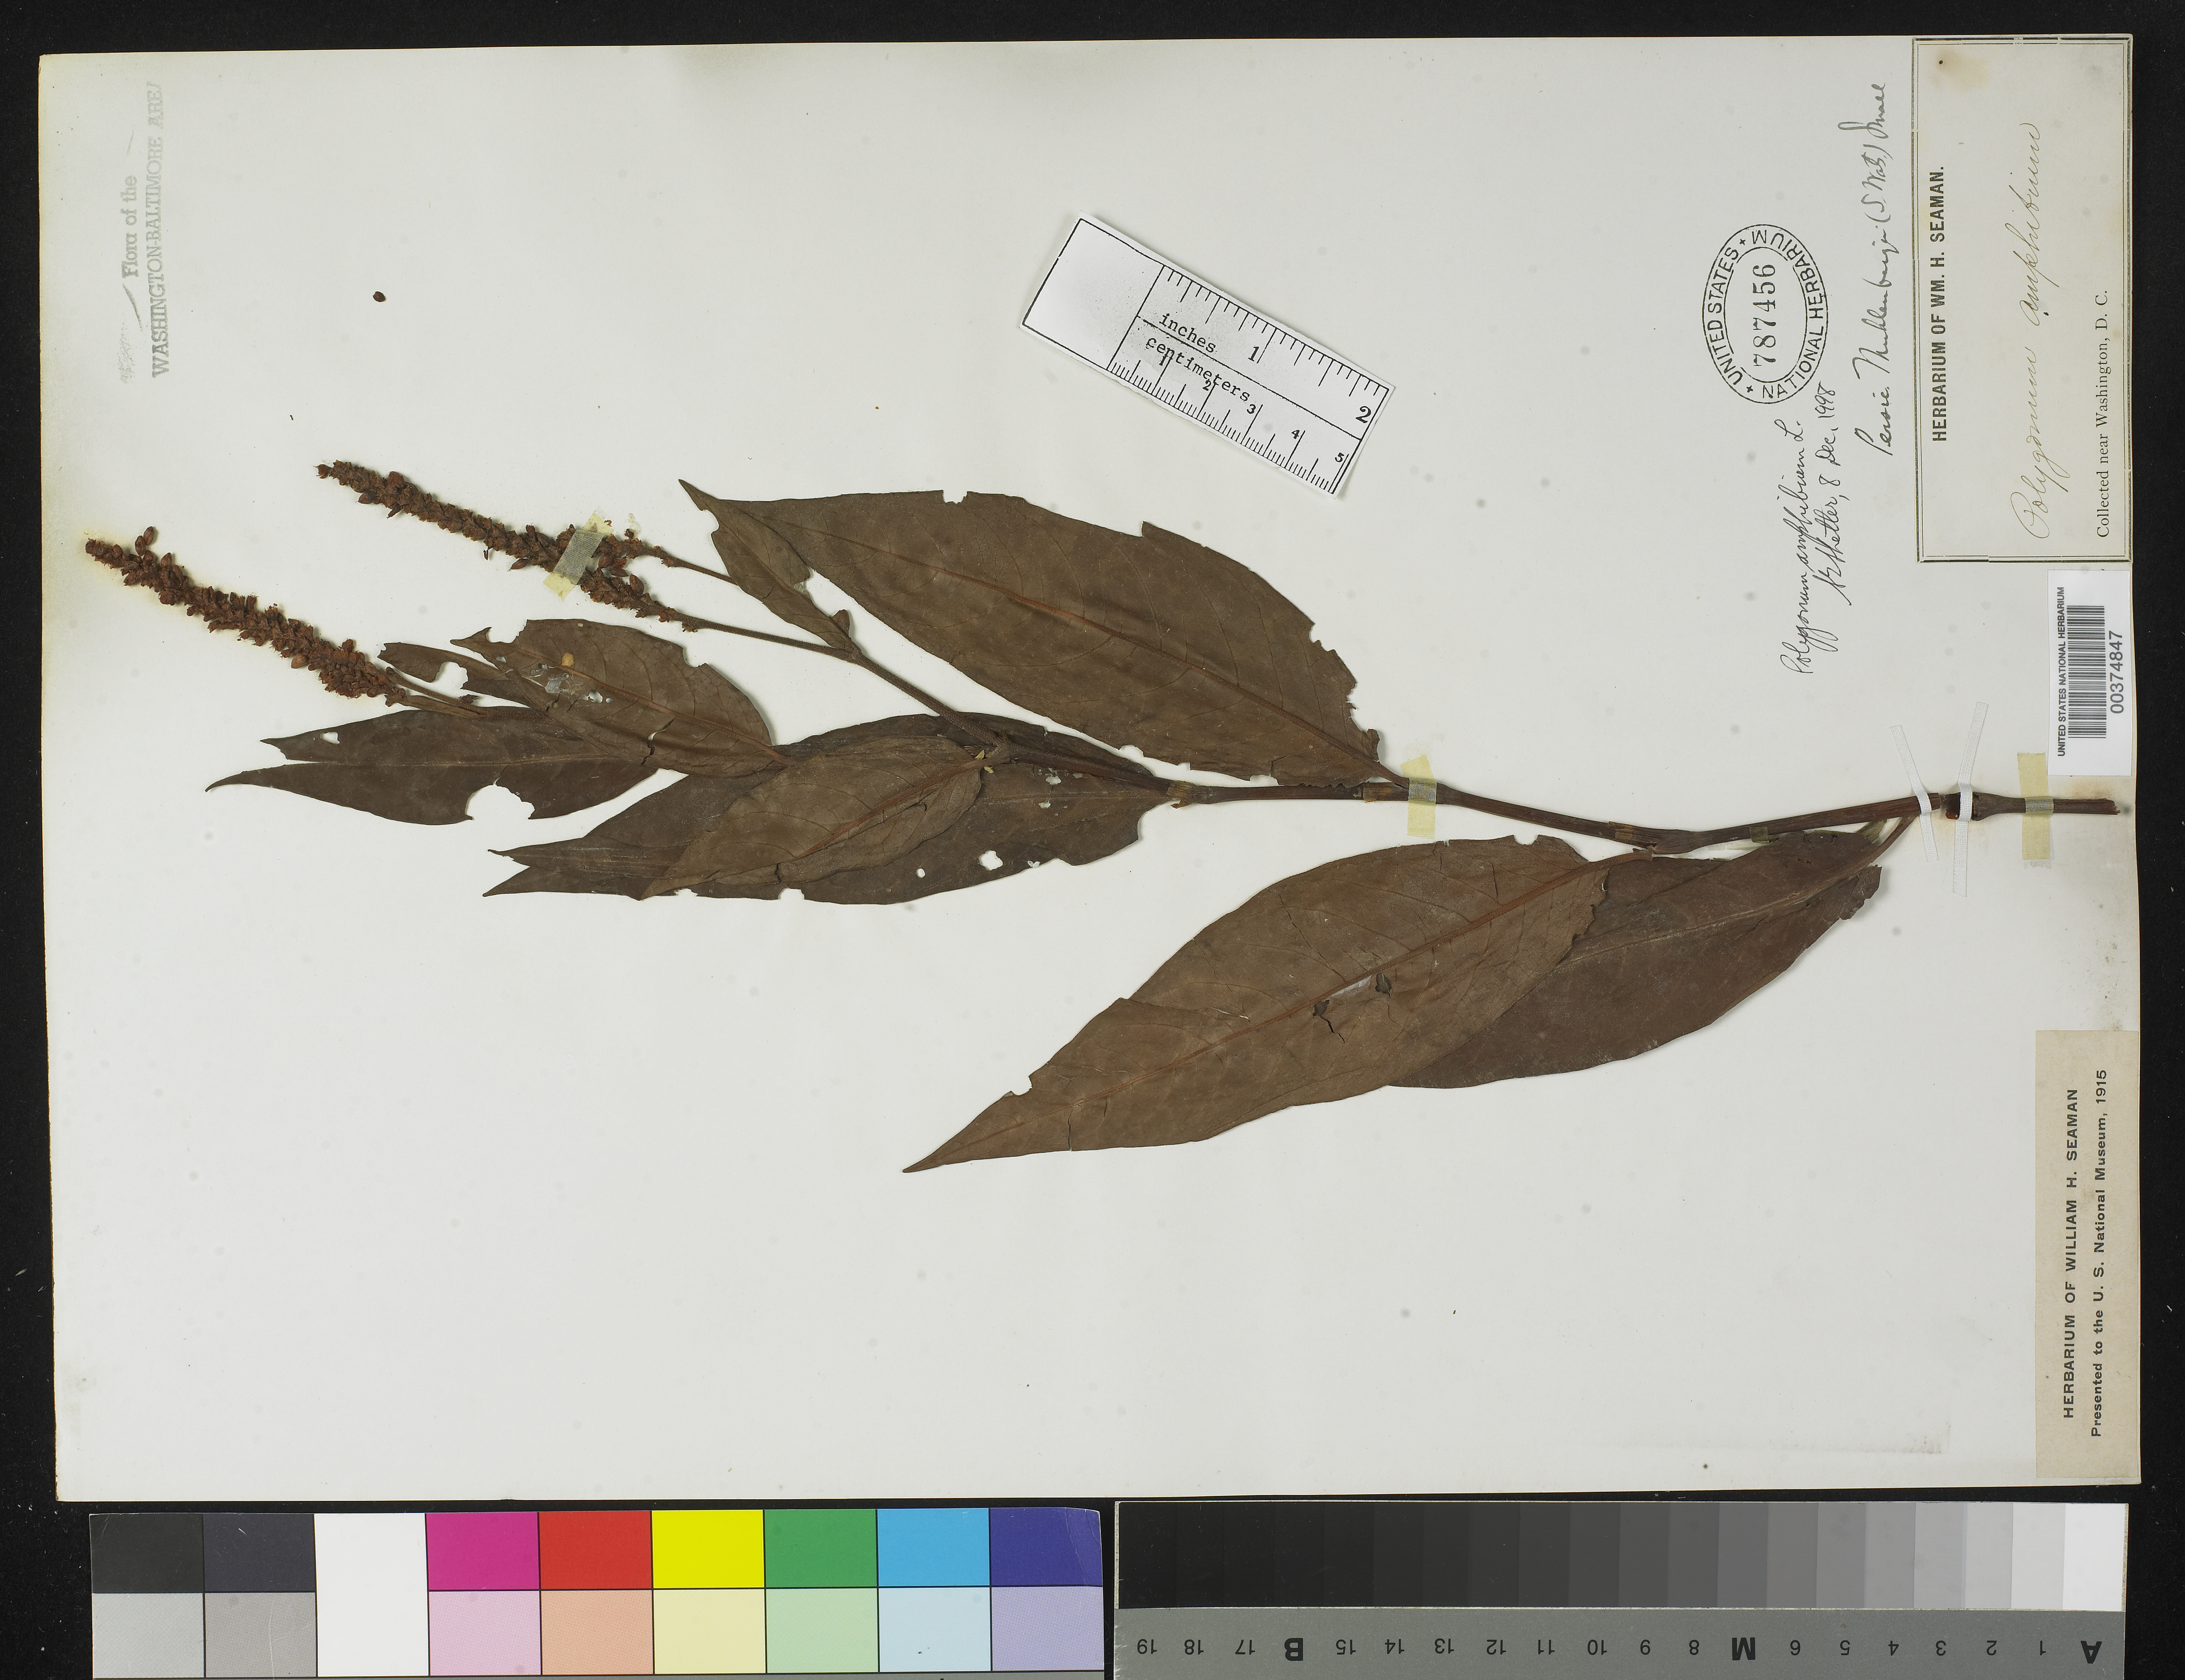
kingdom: Plantae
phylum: Tracheophyta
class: Magnoliopsida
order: Caryophyllales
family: Polygonaceae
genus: Persicaria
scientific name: Persicaria coccinea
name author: (Muhl. ex Willd.) Greene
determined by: Atha, D. E.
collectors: W. Seaman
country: United States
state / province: District of Columbia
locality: Washington DC area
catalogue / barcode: US 787456